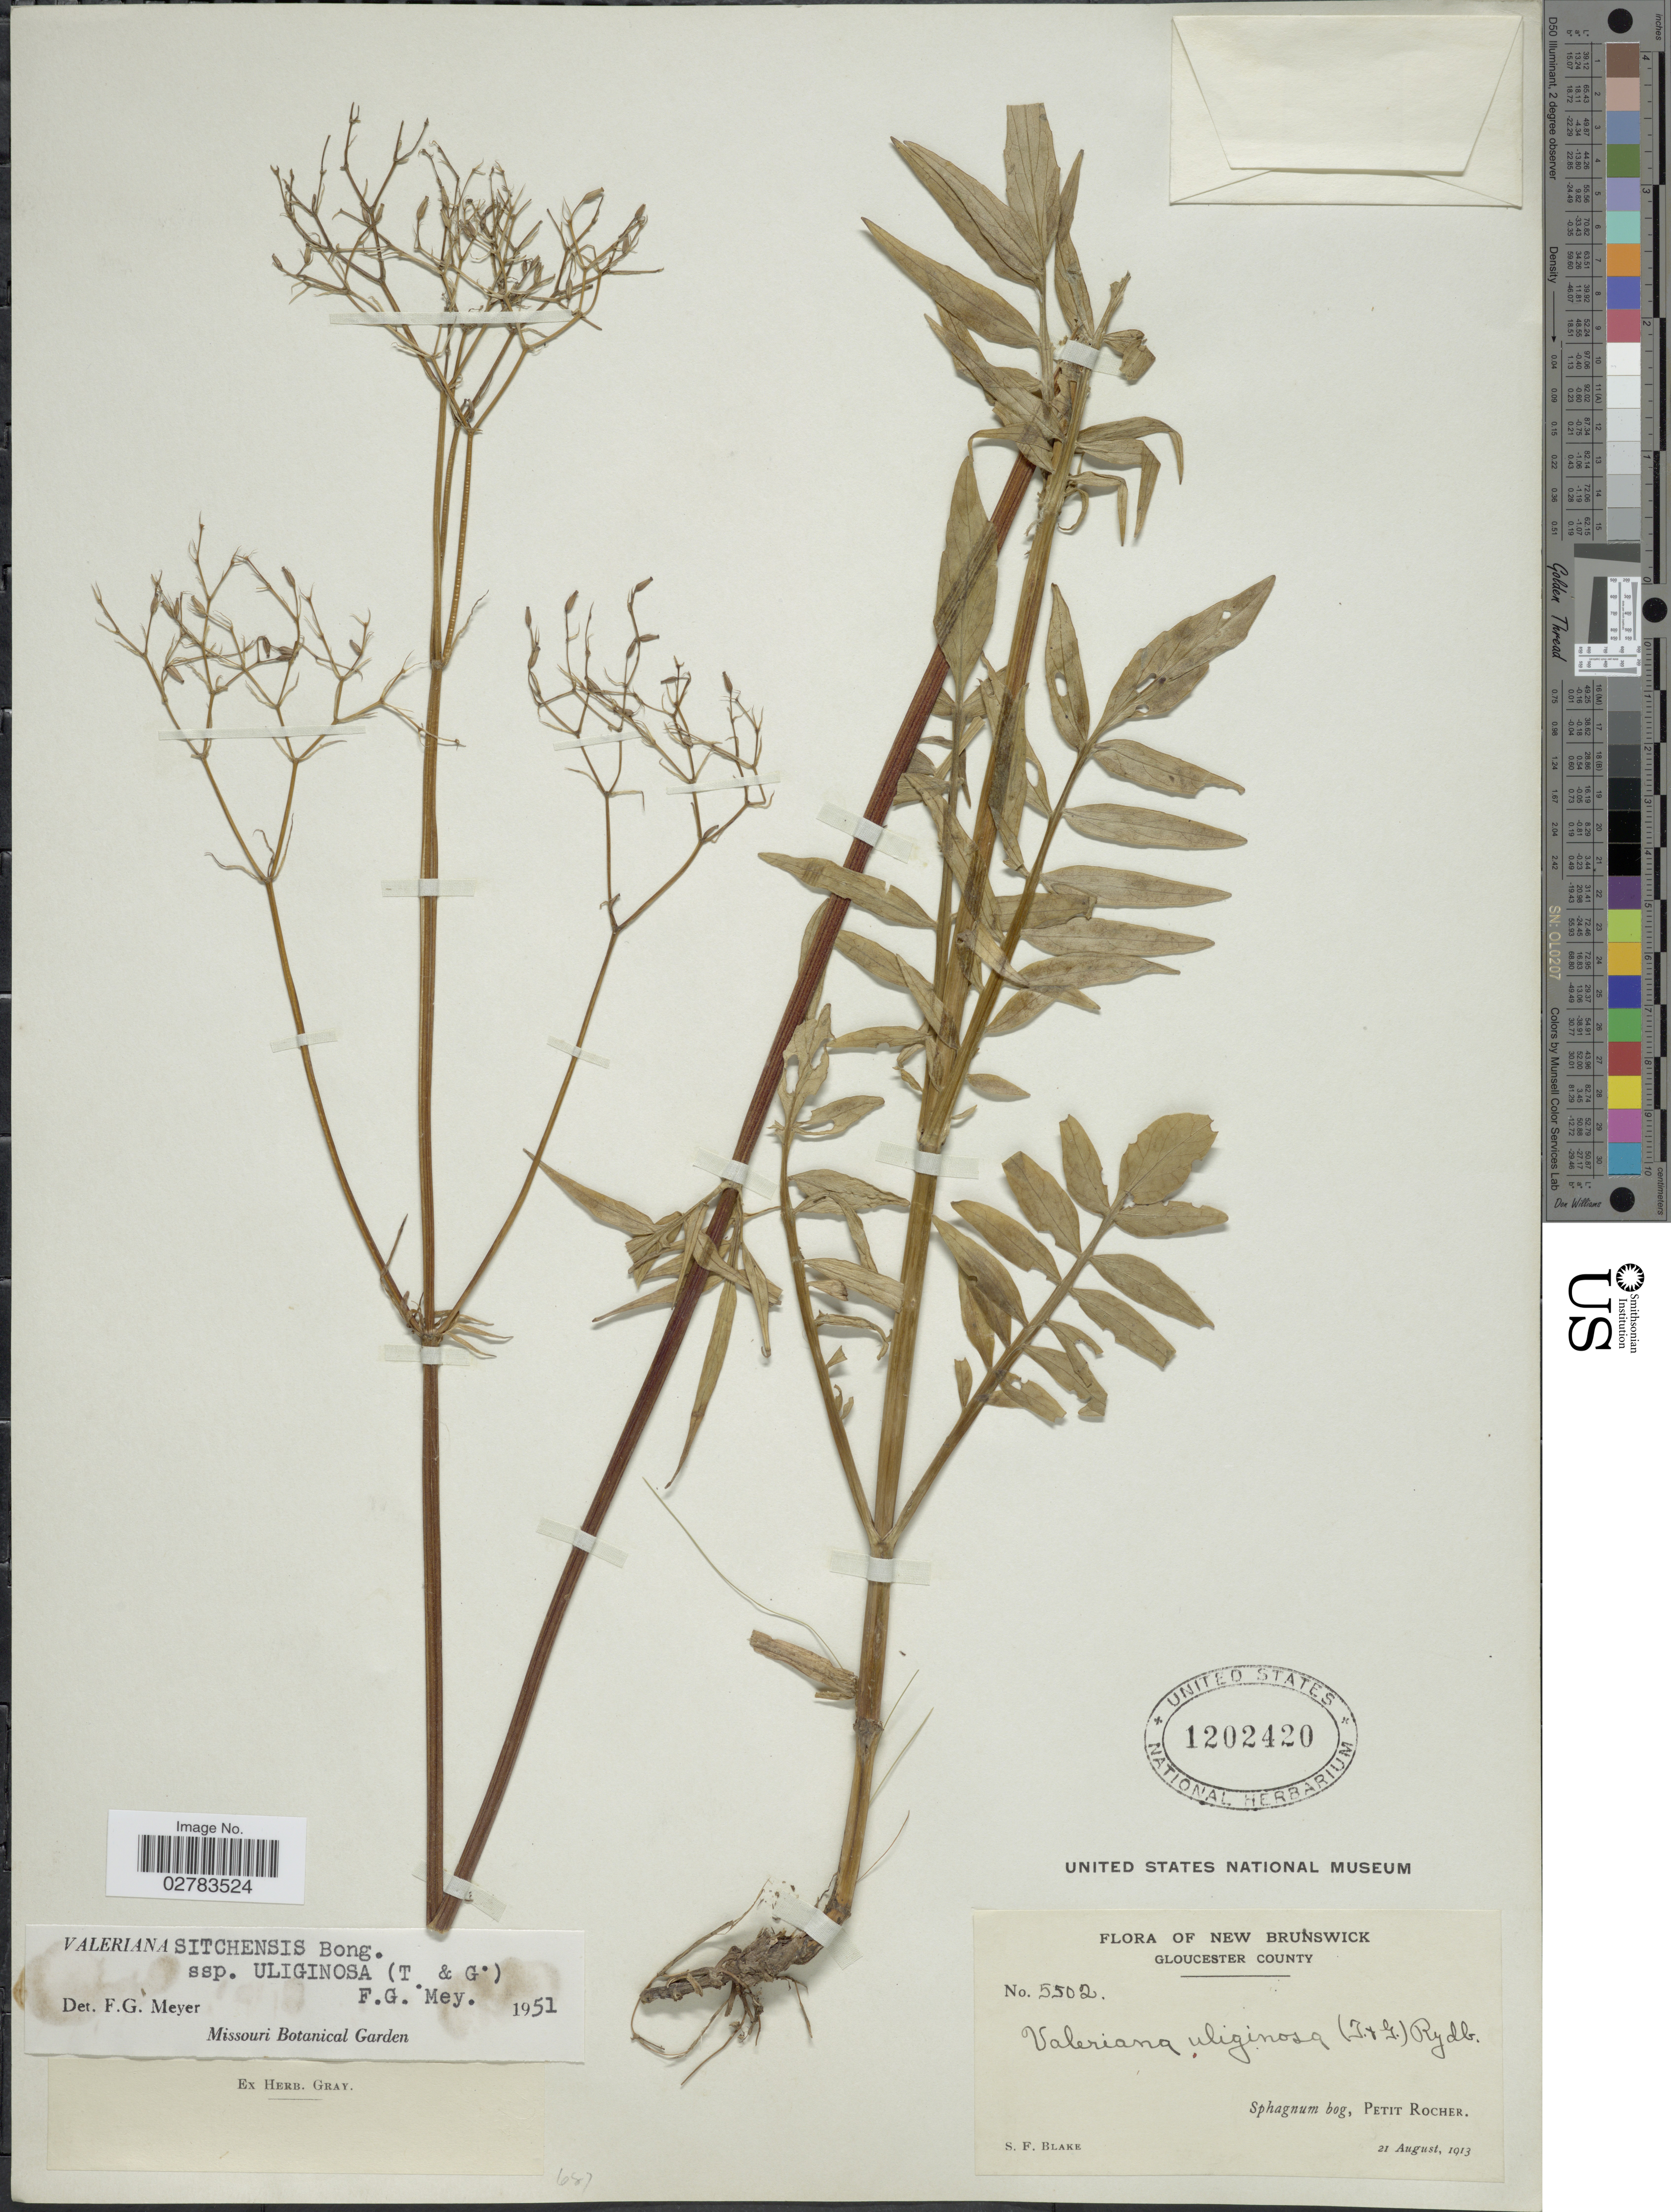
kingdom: Plantae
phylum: Tracheophyta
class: Magnoliopsida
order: Dipsacales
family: Caprifoliaceae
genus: Valeriana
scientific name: Valeriana sitchensis subsp. uliginosa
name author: (Torr. & A. Gray) F.G. Mey.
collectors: S. Blake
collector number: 5502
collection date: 1913-08-21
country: Canada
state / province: New Brunswick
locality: Gloucester County, Sphagnum bog, Petit Rocher.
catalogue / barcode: US 1202420